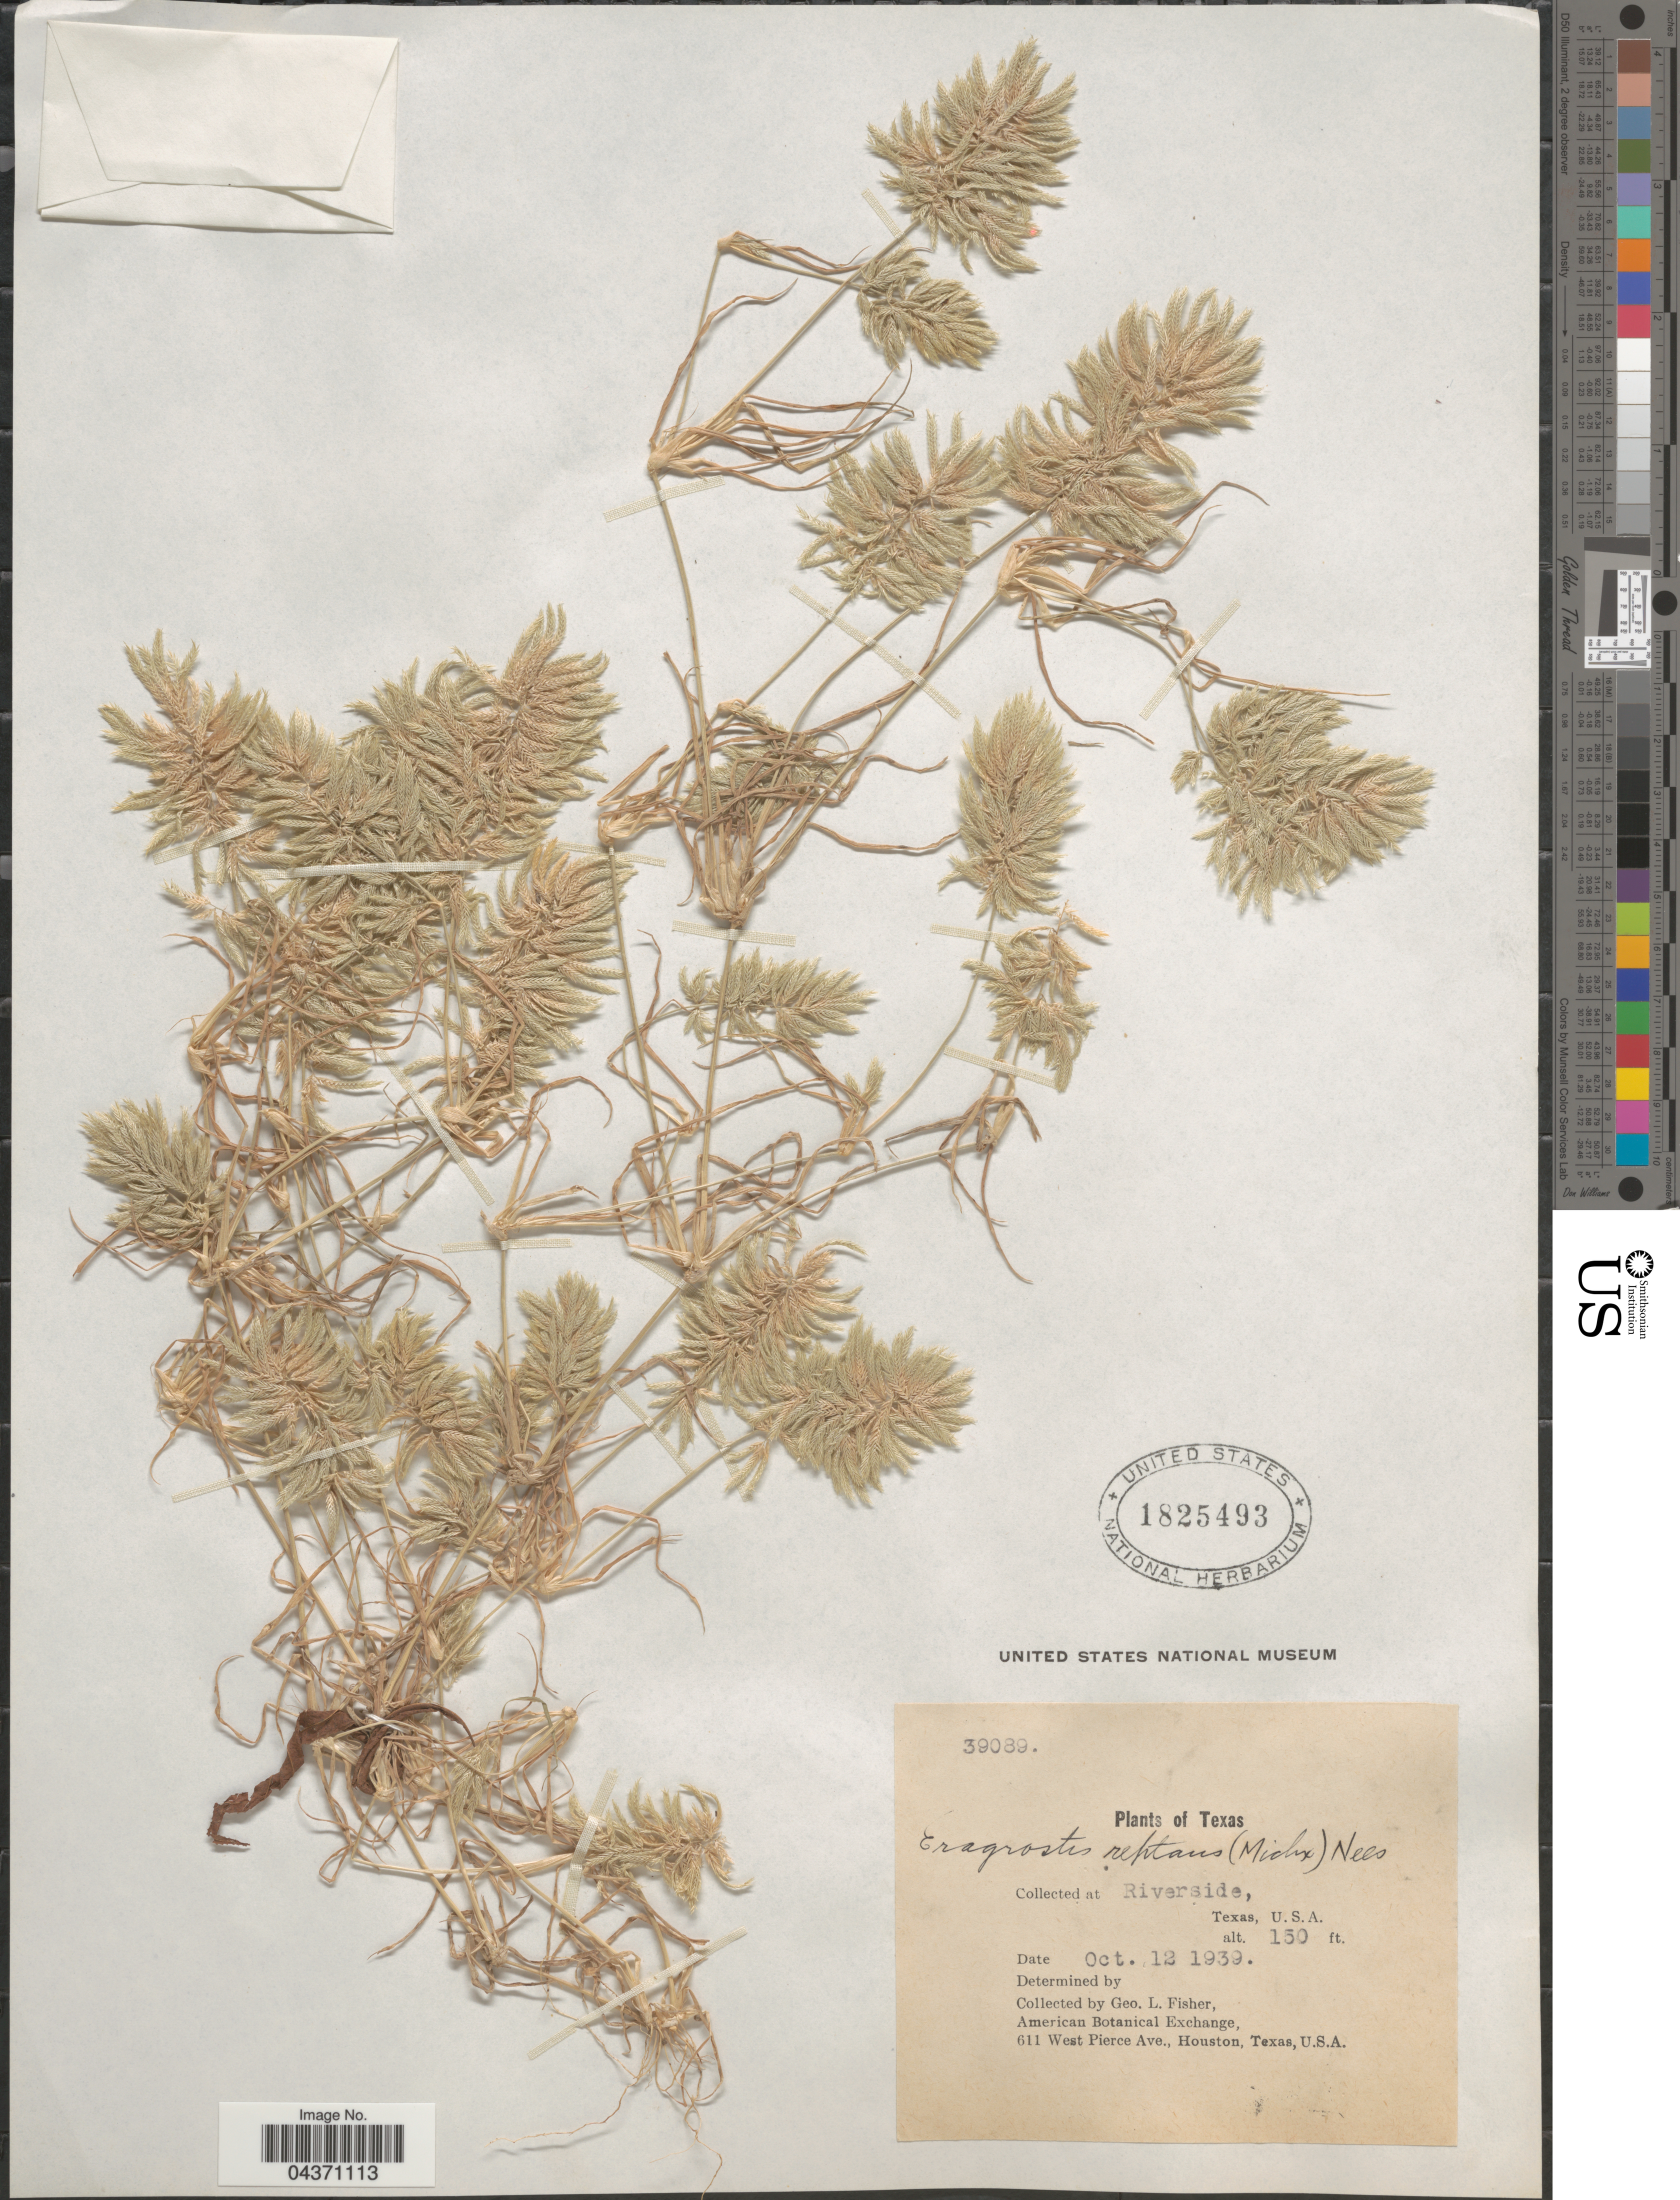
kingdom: Plantae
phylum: Tracheophyta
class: Liliopsida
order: Poales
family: Poaceae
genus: Eragrostis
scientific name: Eragrostis reptans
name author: (Michx.) Nees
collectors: G. L. Fisher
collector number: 39089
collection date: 1939-10-12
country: United States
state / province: Texas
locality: Riverside.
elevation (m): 46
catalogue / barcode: US 1825493